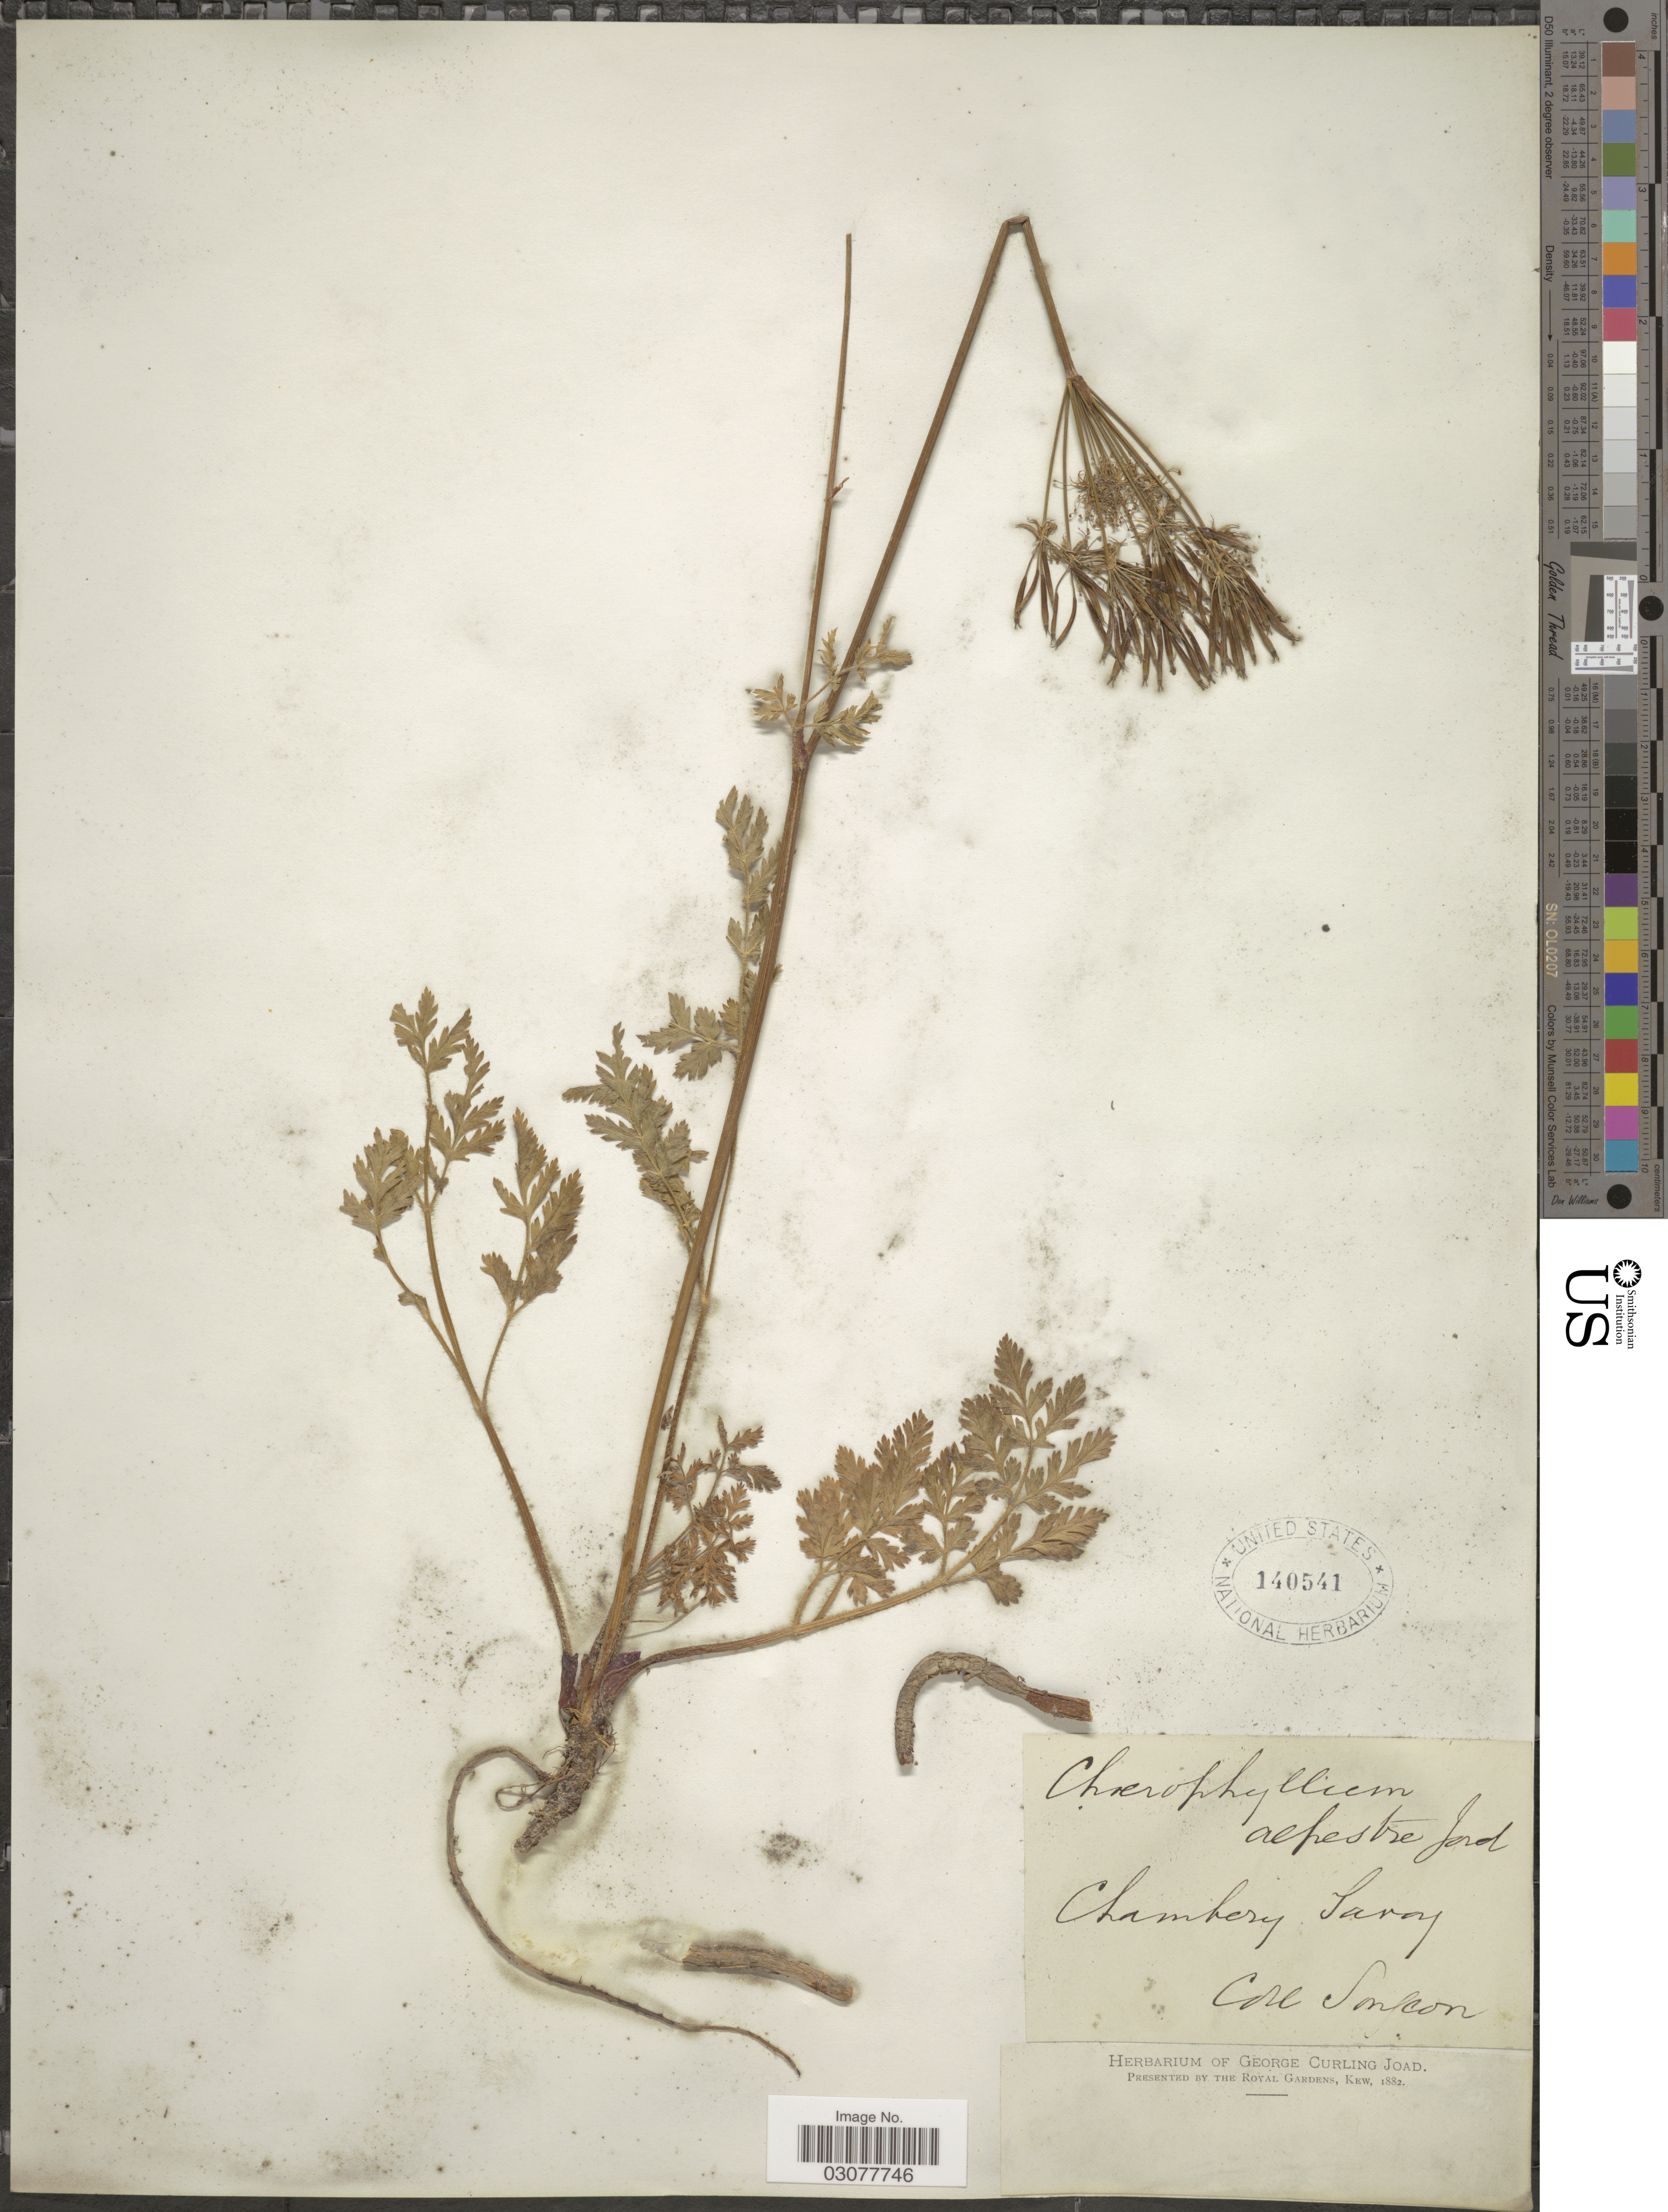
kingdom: Plantae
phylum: Tracheophyta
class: Magnoliopsida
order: Apiales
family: Apiaceae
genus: Chaerophyllum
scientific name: Chaerophyllum alpestre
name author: Jord.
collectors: Songeon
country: France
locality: Chambery Savoy.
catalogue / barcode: US 140541